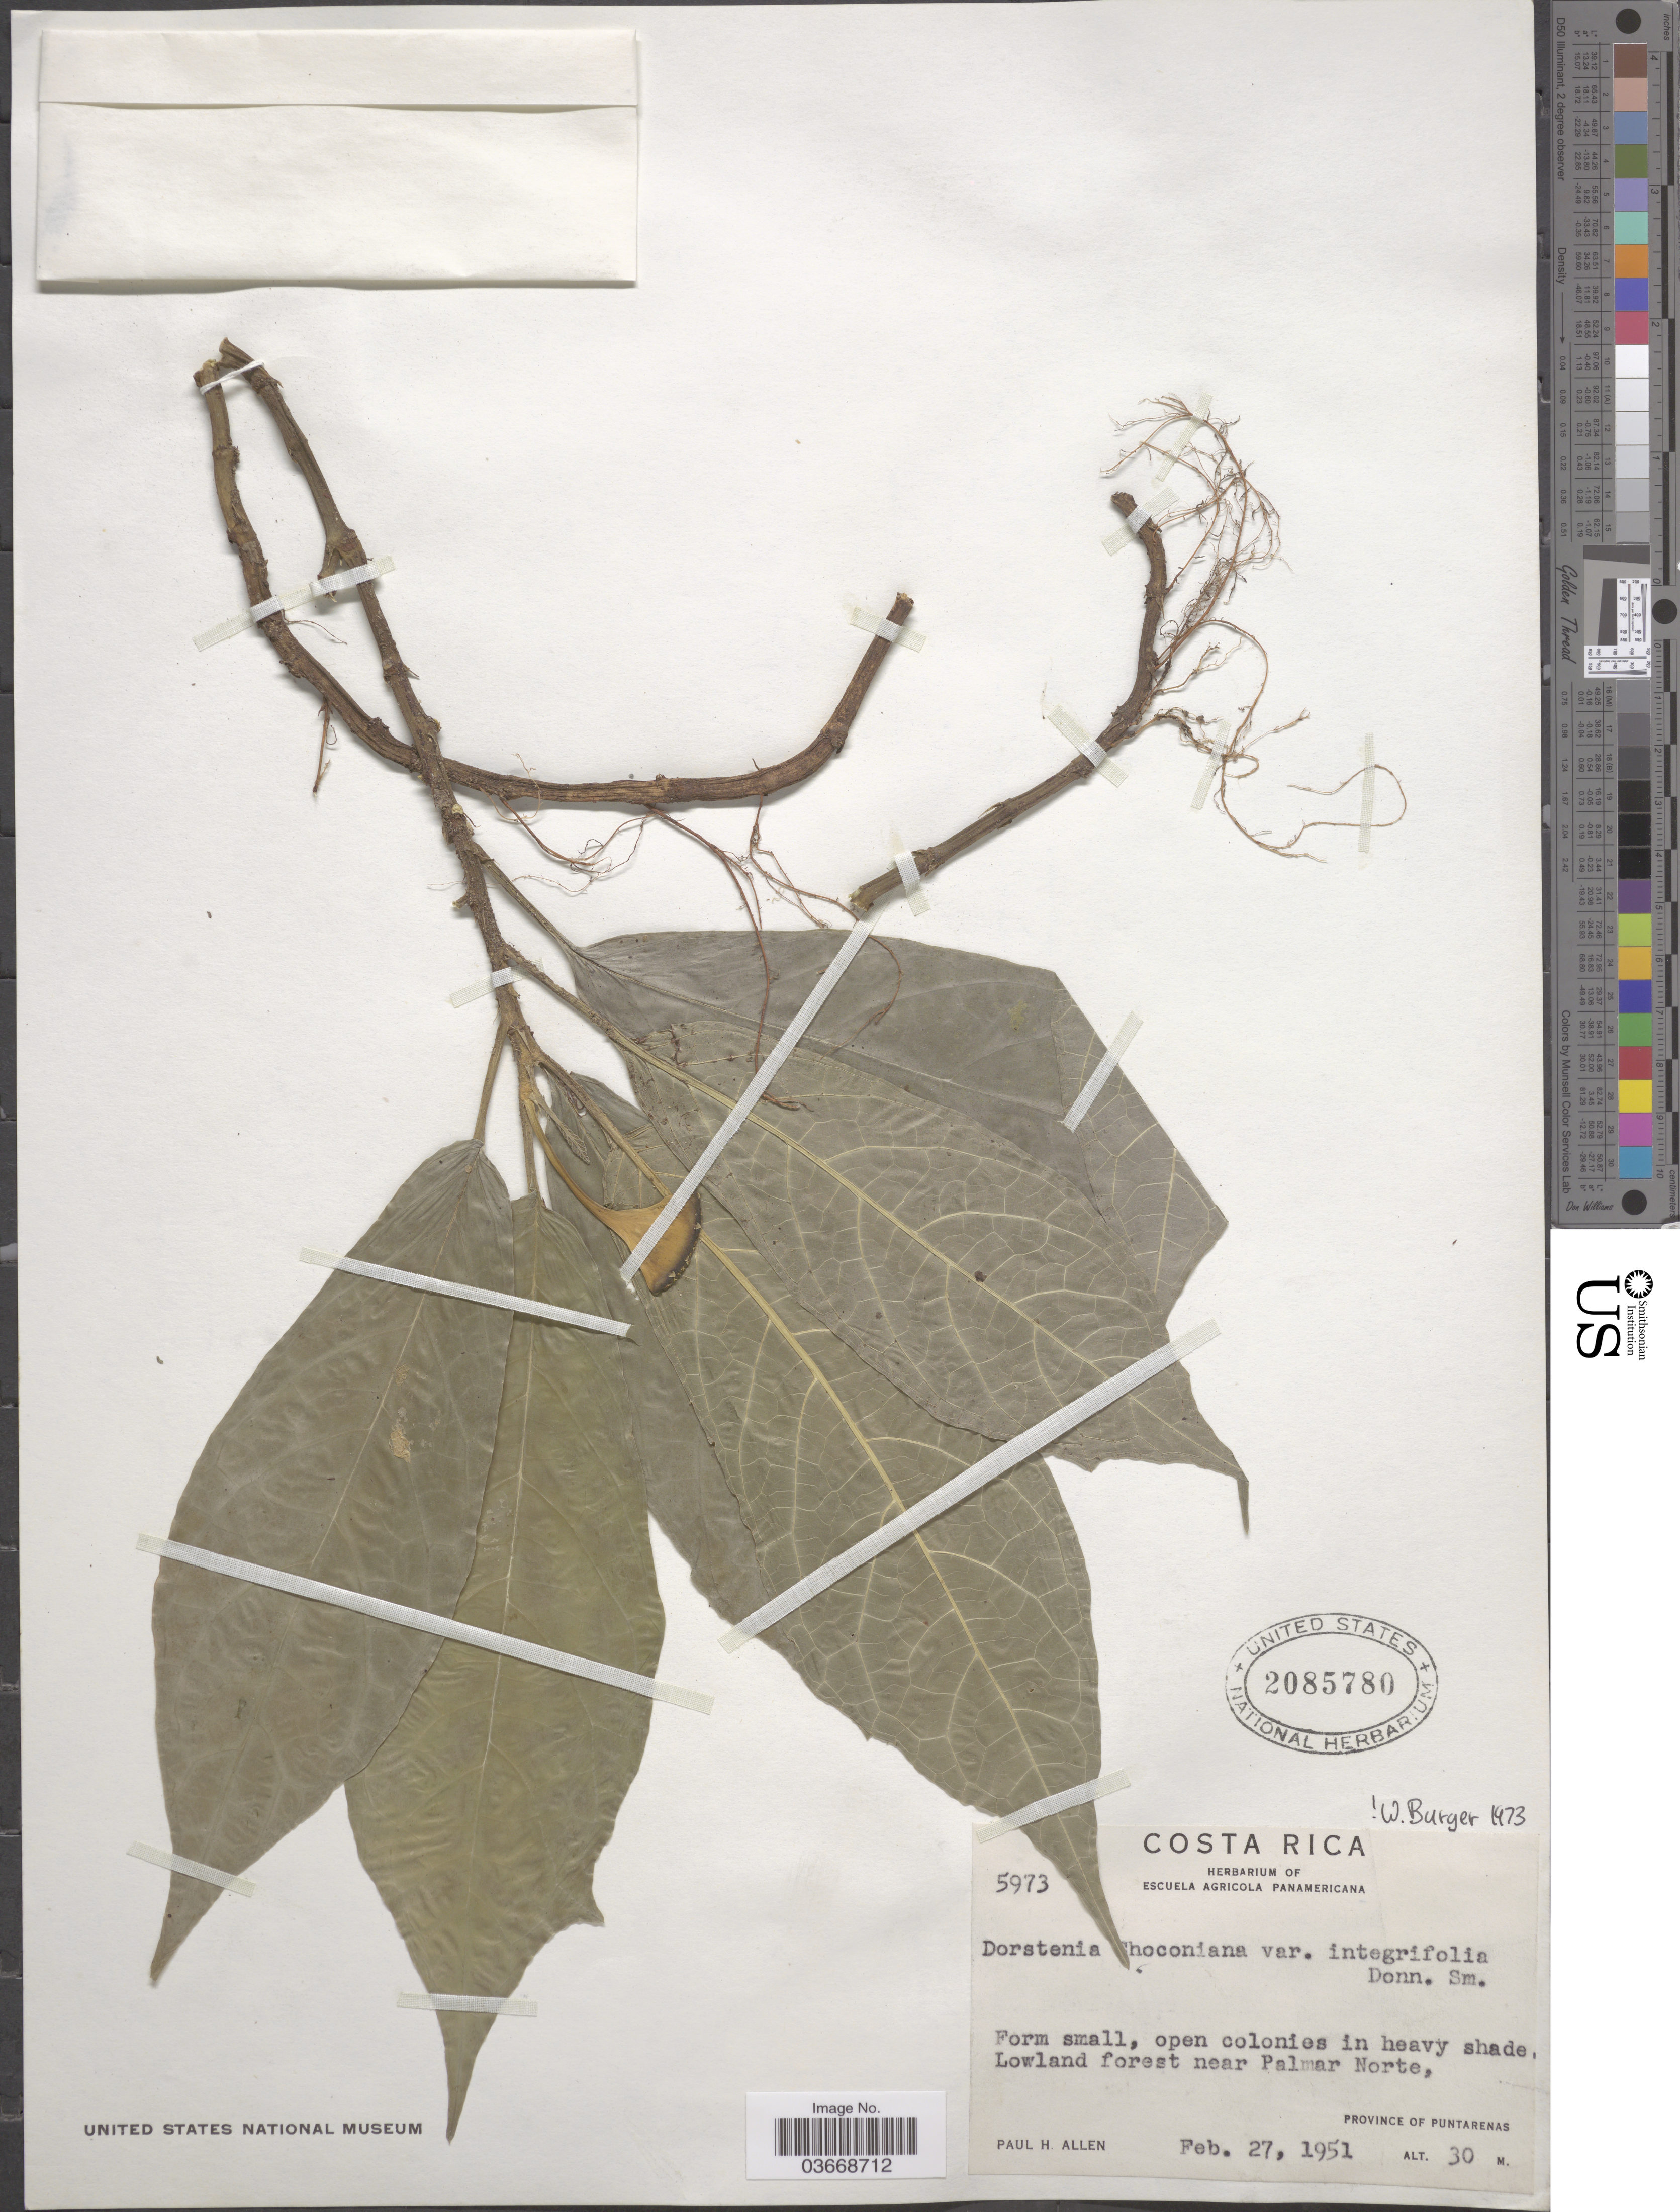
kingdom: Plantae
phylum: Tracheophyta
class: Magnoliopsida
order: Rosales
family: Moraceae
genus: Dorstenia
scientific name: Dorstenia choconiana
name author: S. Watson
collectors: P. H. Allen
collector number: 5973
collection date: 1951-02-27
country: Costa Rica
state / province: Puntarenas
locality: Lowland forest near Palmar Norte.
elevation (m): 30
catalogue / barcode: US 2085780